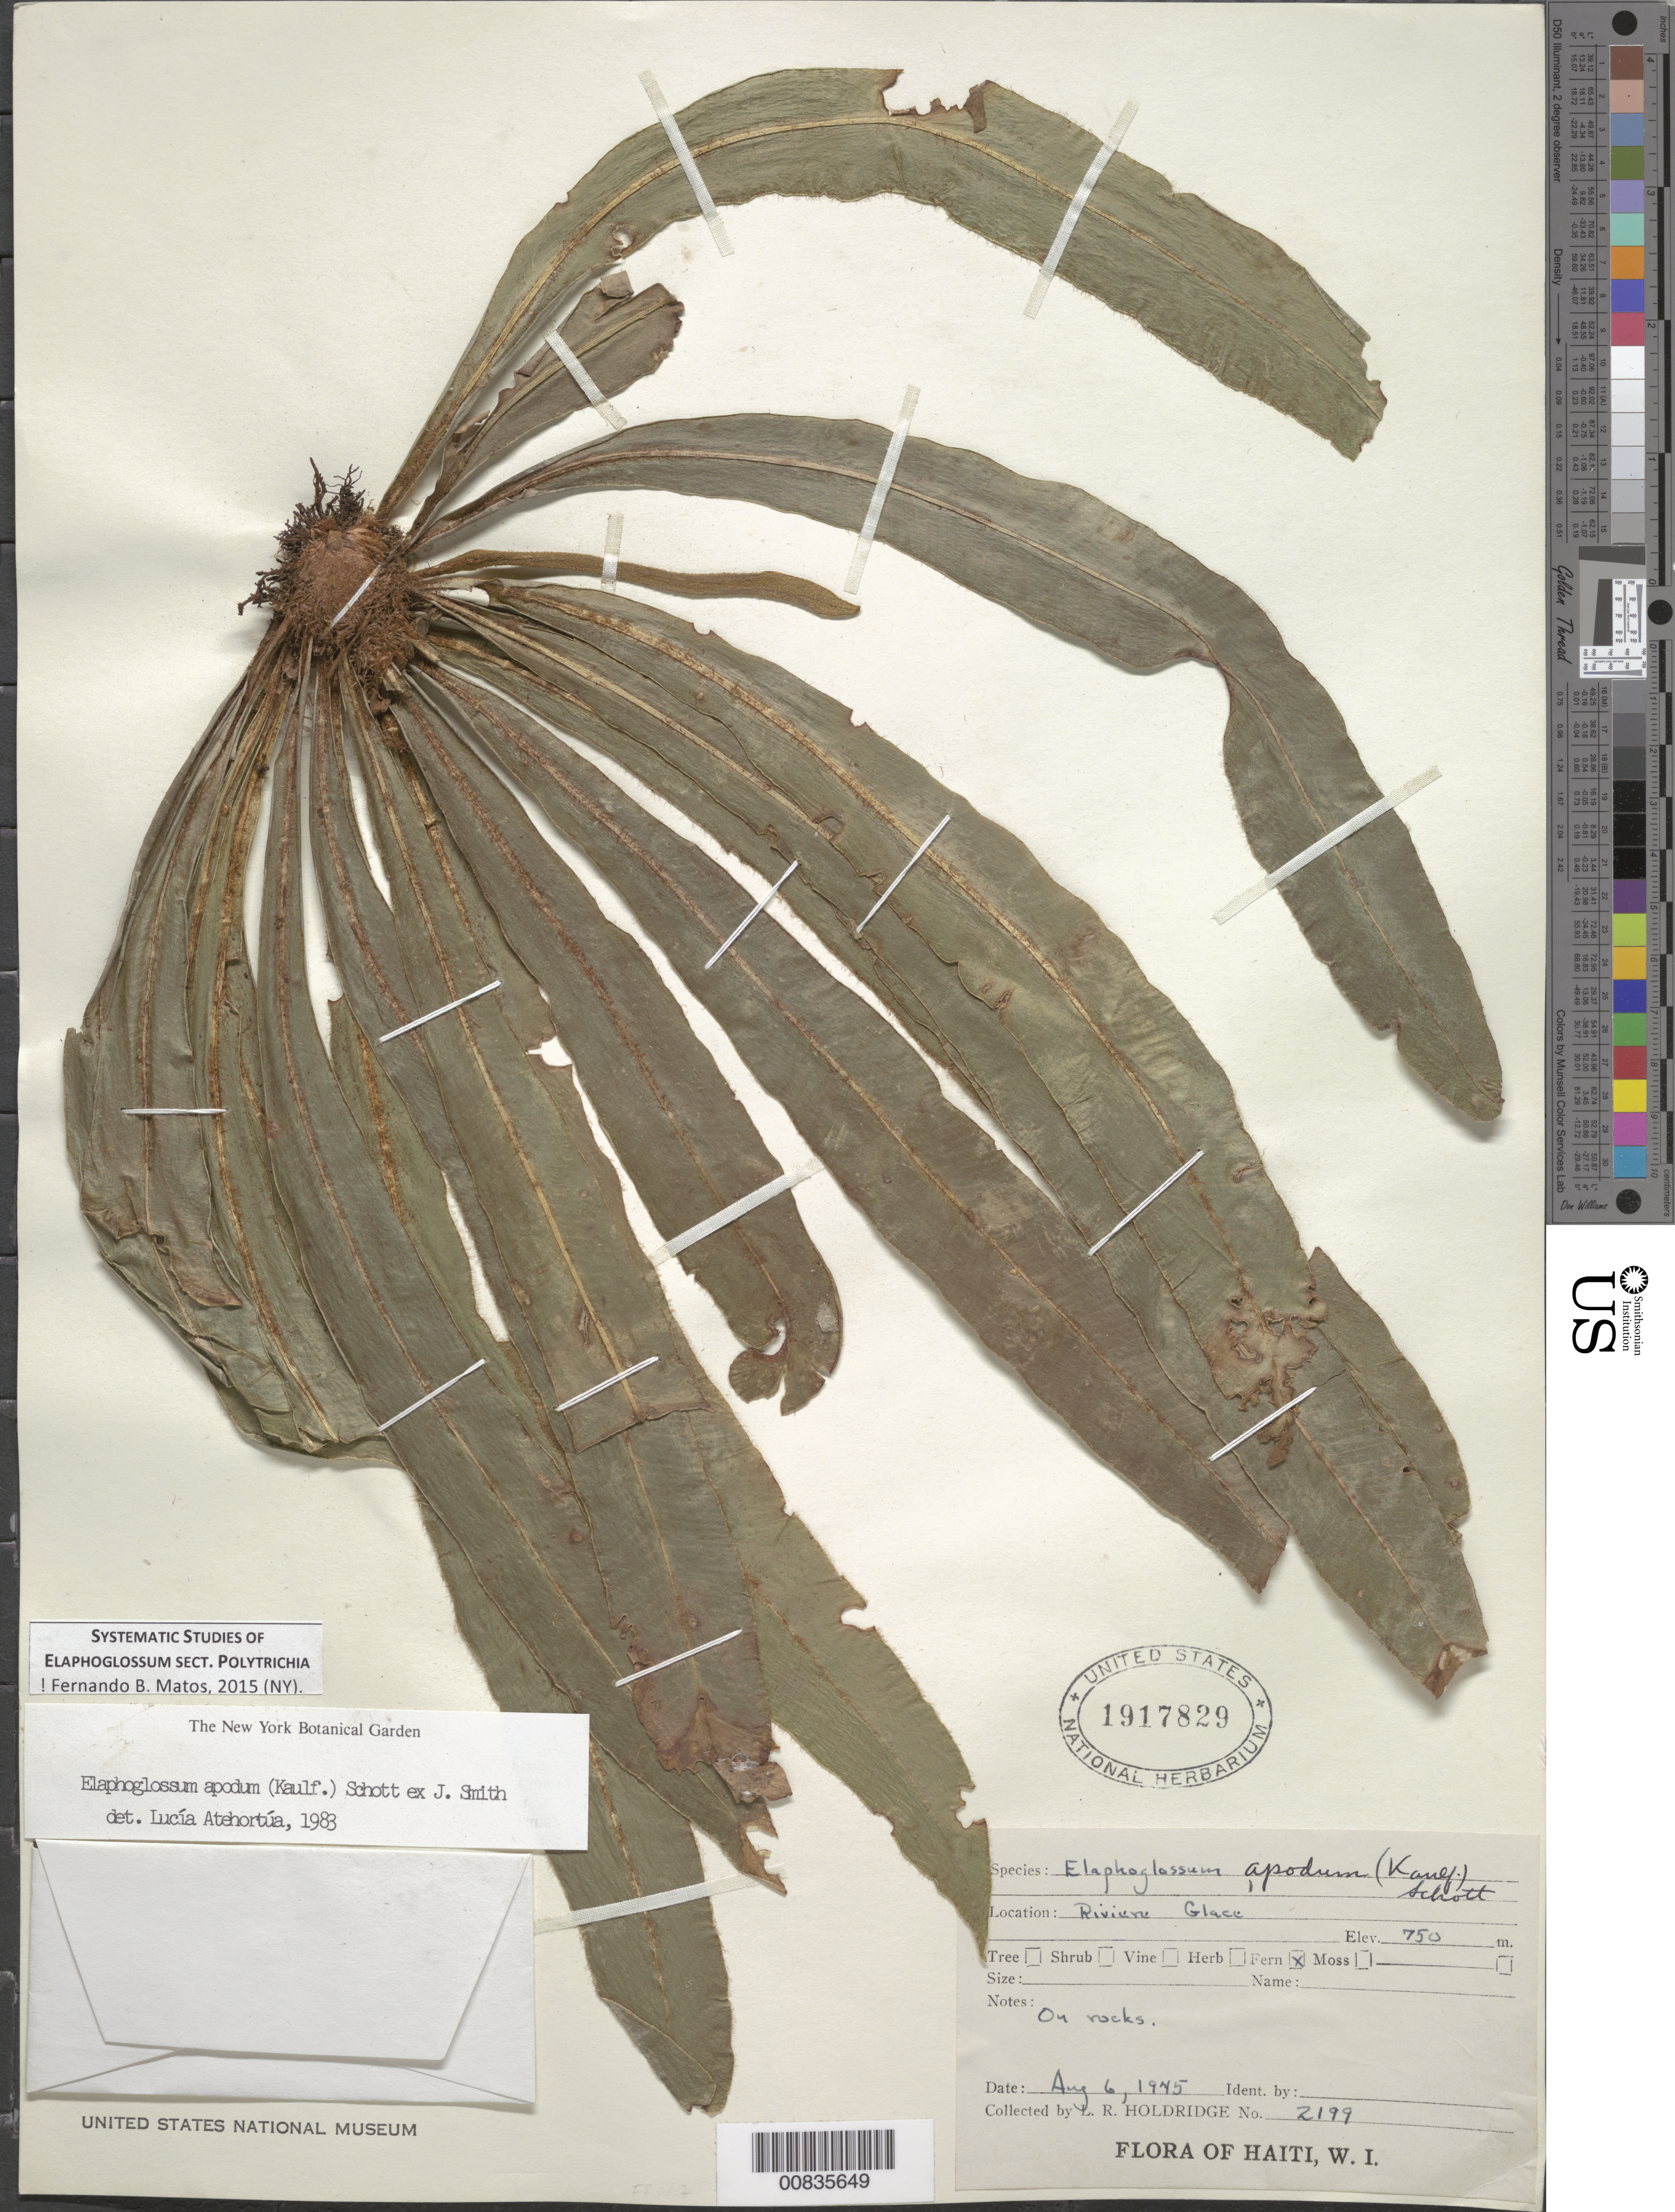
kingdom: Plantae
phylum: Tracheophyta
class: Polypodiopsida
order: Polypodiales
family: Dryopteridaceae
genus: Elaphoglossum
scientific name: Elaphoglossum apodum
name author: (Kaulf.) Schott ex J. Sm.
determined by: Atehortúa, L. G.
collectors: L. Holdridge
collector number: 2199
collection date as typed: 06 Aug 1945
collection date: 1945-08-06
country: Haiti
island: Hispaniola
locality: Riv. Glace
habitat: On rocks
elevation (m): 750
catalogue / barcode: US 1917829